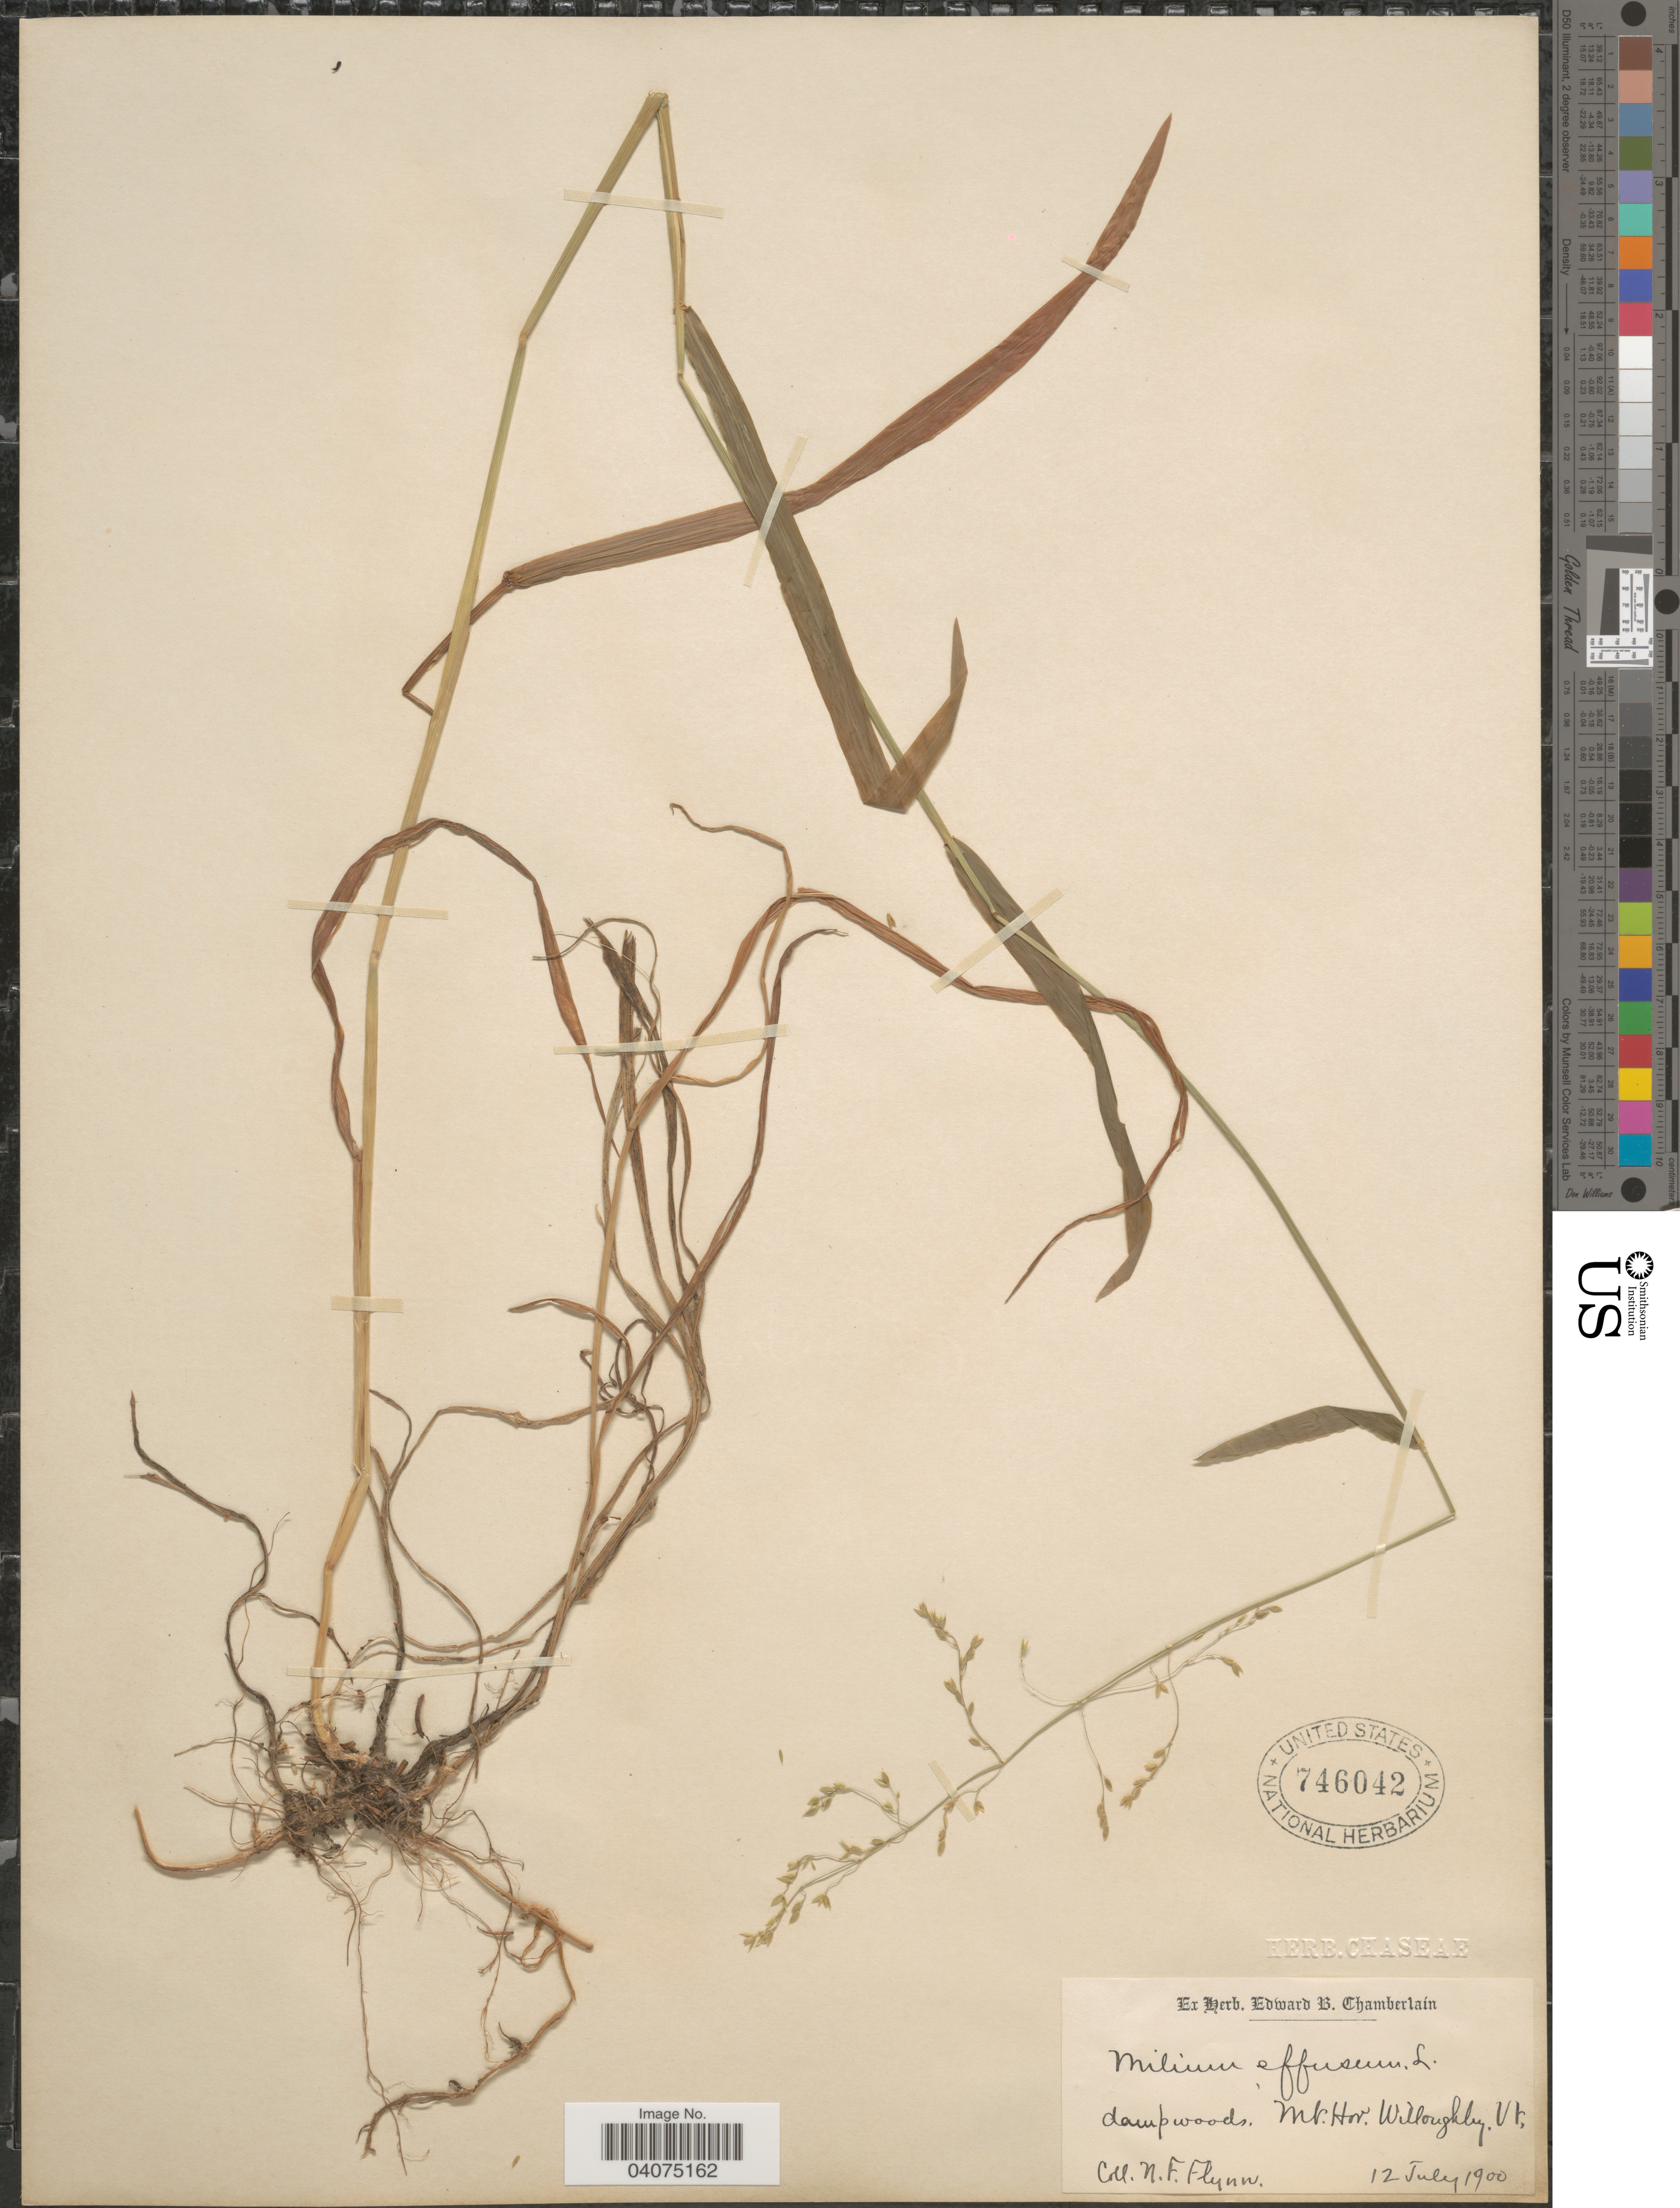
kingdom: Plantae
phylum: Tracheophyta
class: Liliopsida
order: Poales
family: Poaceae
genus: Milium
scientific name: Milium effusum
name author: L.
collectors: N. Flynn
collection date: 1900-07-12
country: United States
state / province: Vermont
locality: Dampwoods. Mt. Hor. Willoughby.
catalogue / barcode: US 746042